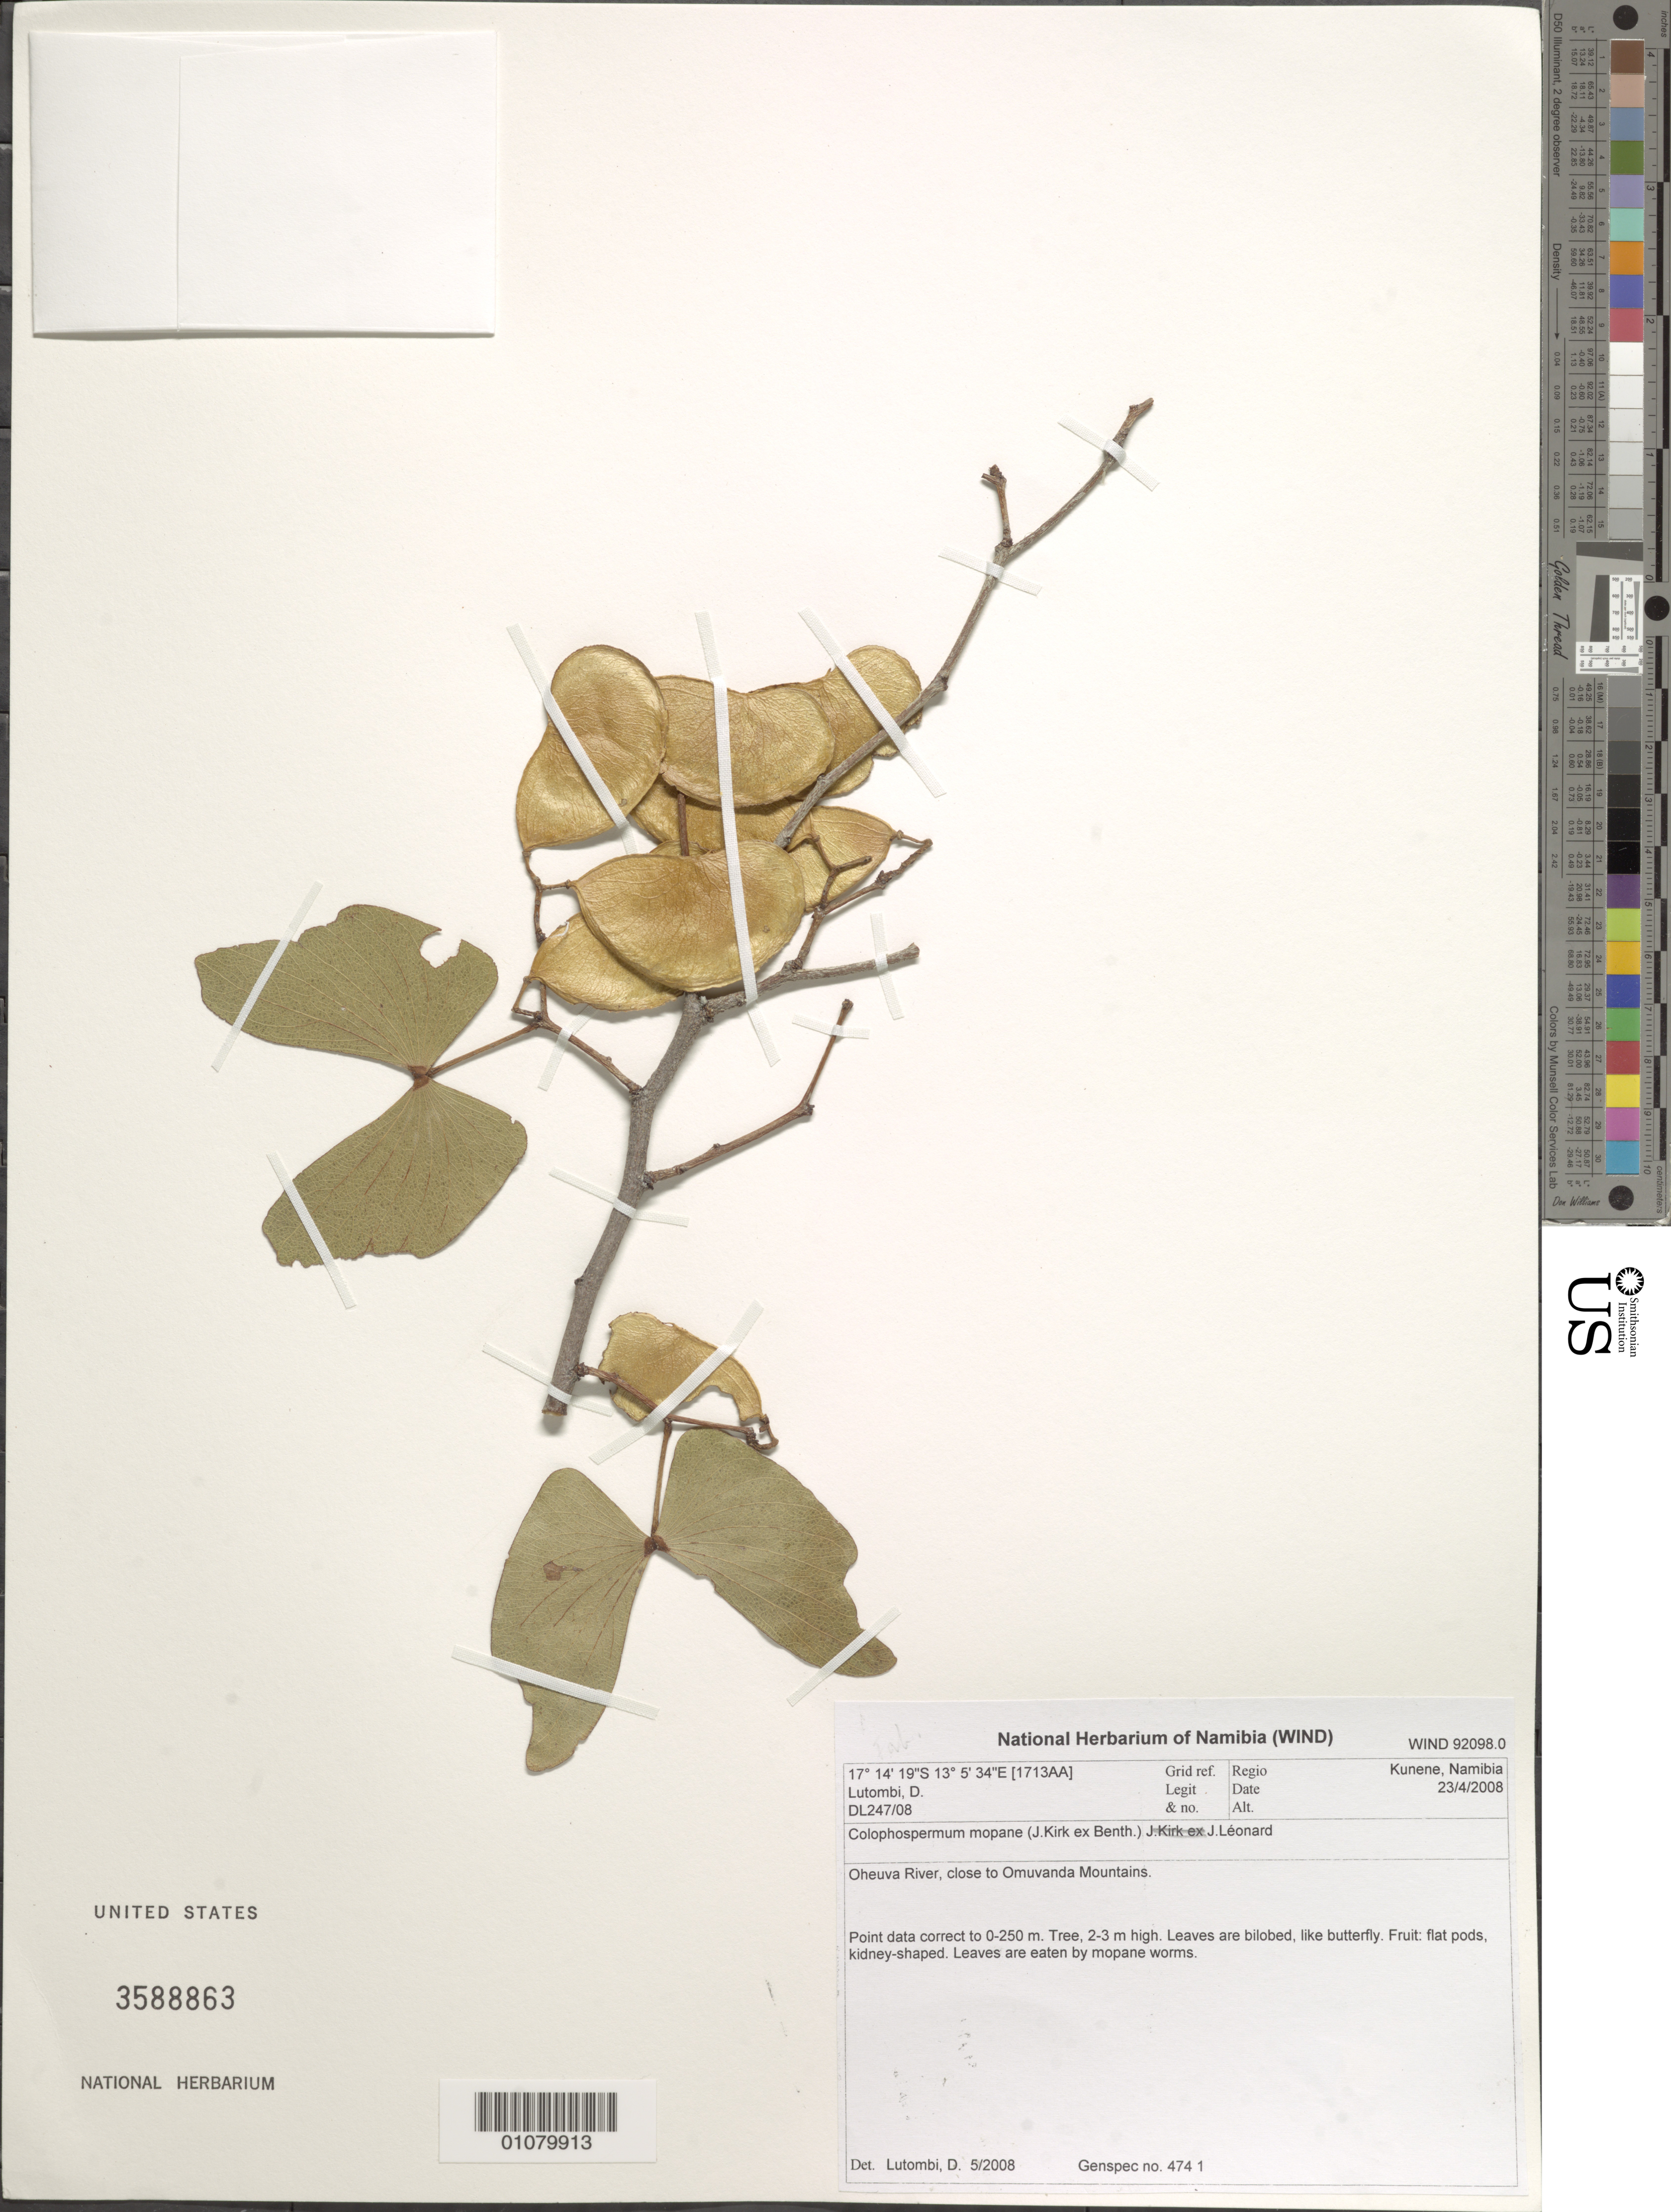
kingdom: Plantae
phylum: Tracheophyta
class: Magnoliopsida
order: Fabales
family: Fabaceae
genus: Colophospermum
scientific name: Colophospermum mopane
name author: (J. Kirk ex Benth.) J. Léonard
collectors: D. Lutombi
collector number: DL 247/08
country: Namibia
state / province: Kunene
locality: Oheuva River, close to Omuvanda Mountains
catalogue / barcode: US 3588863